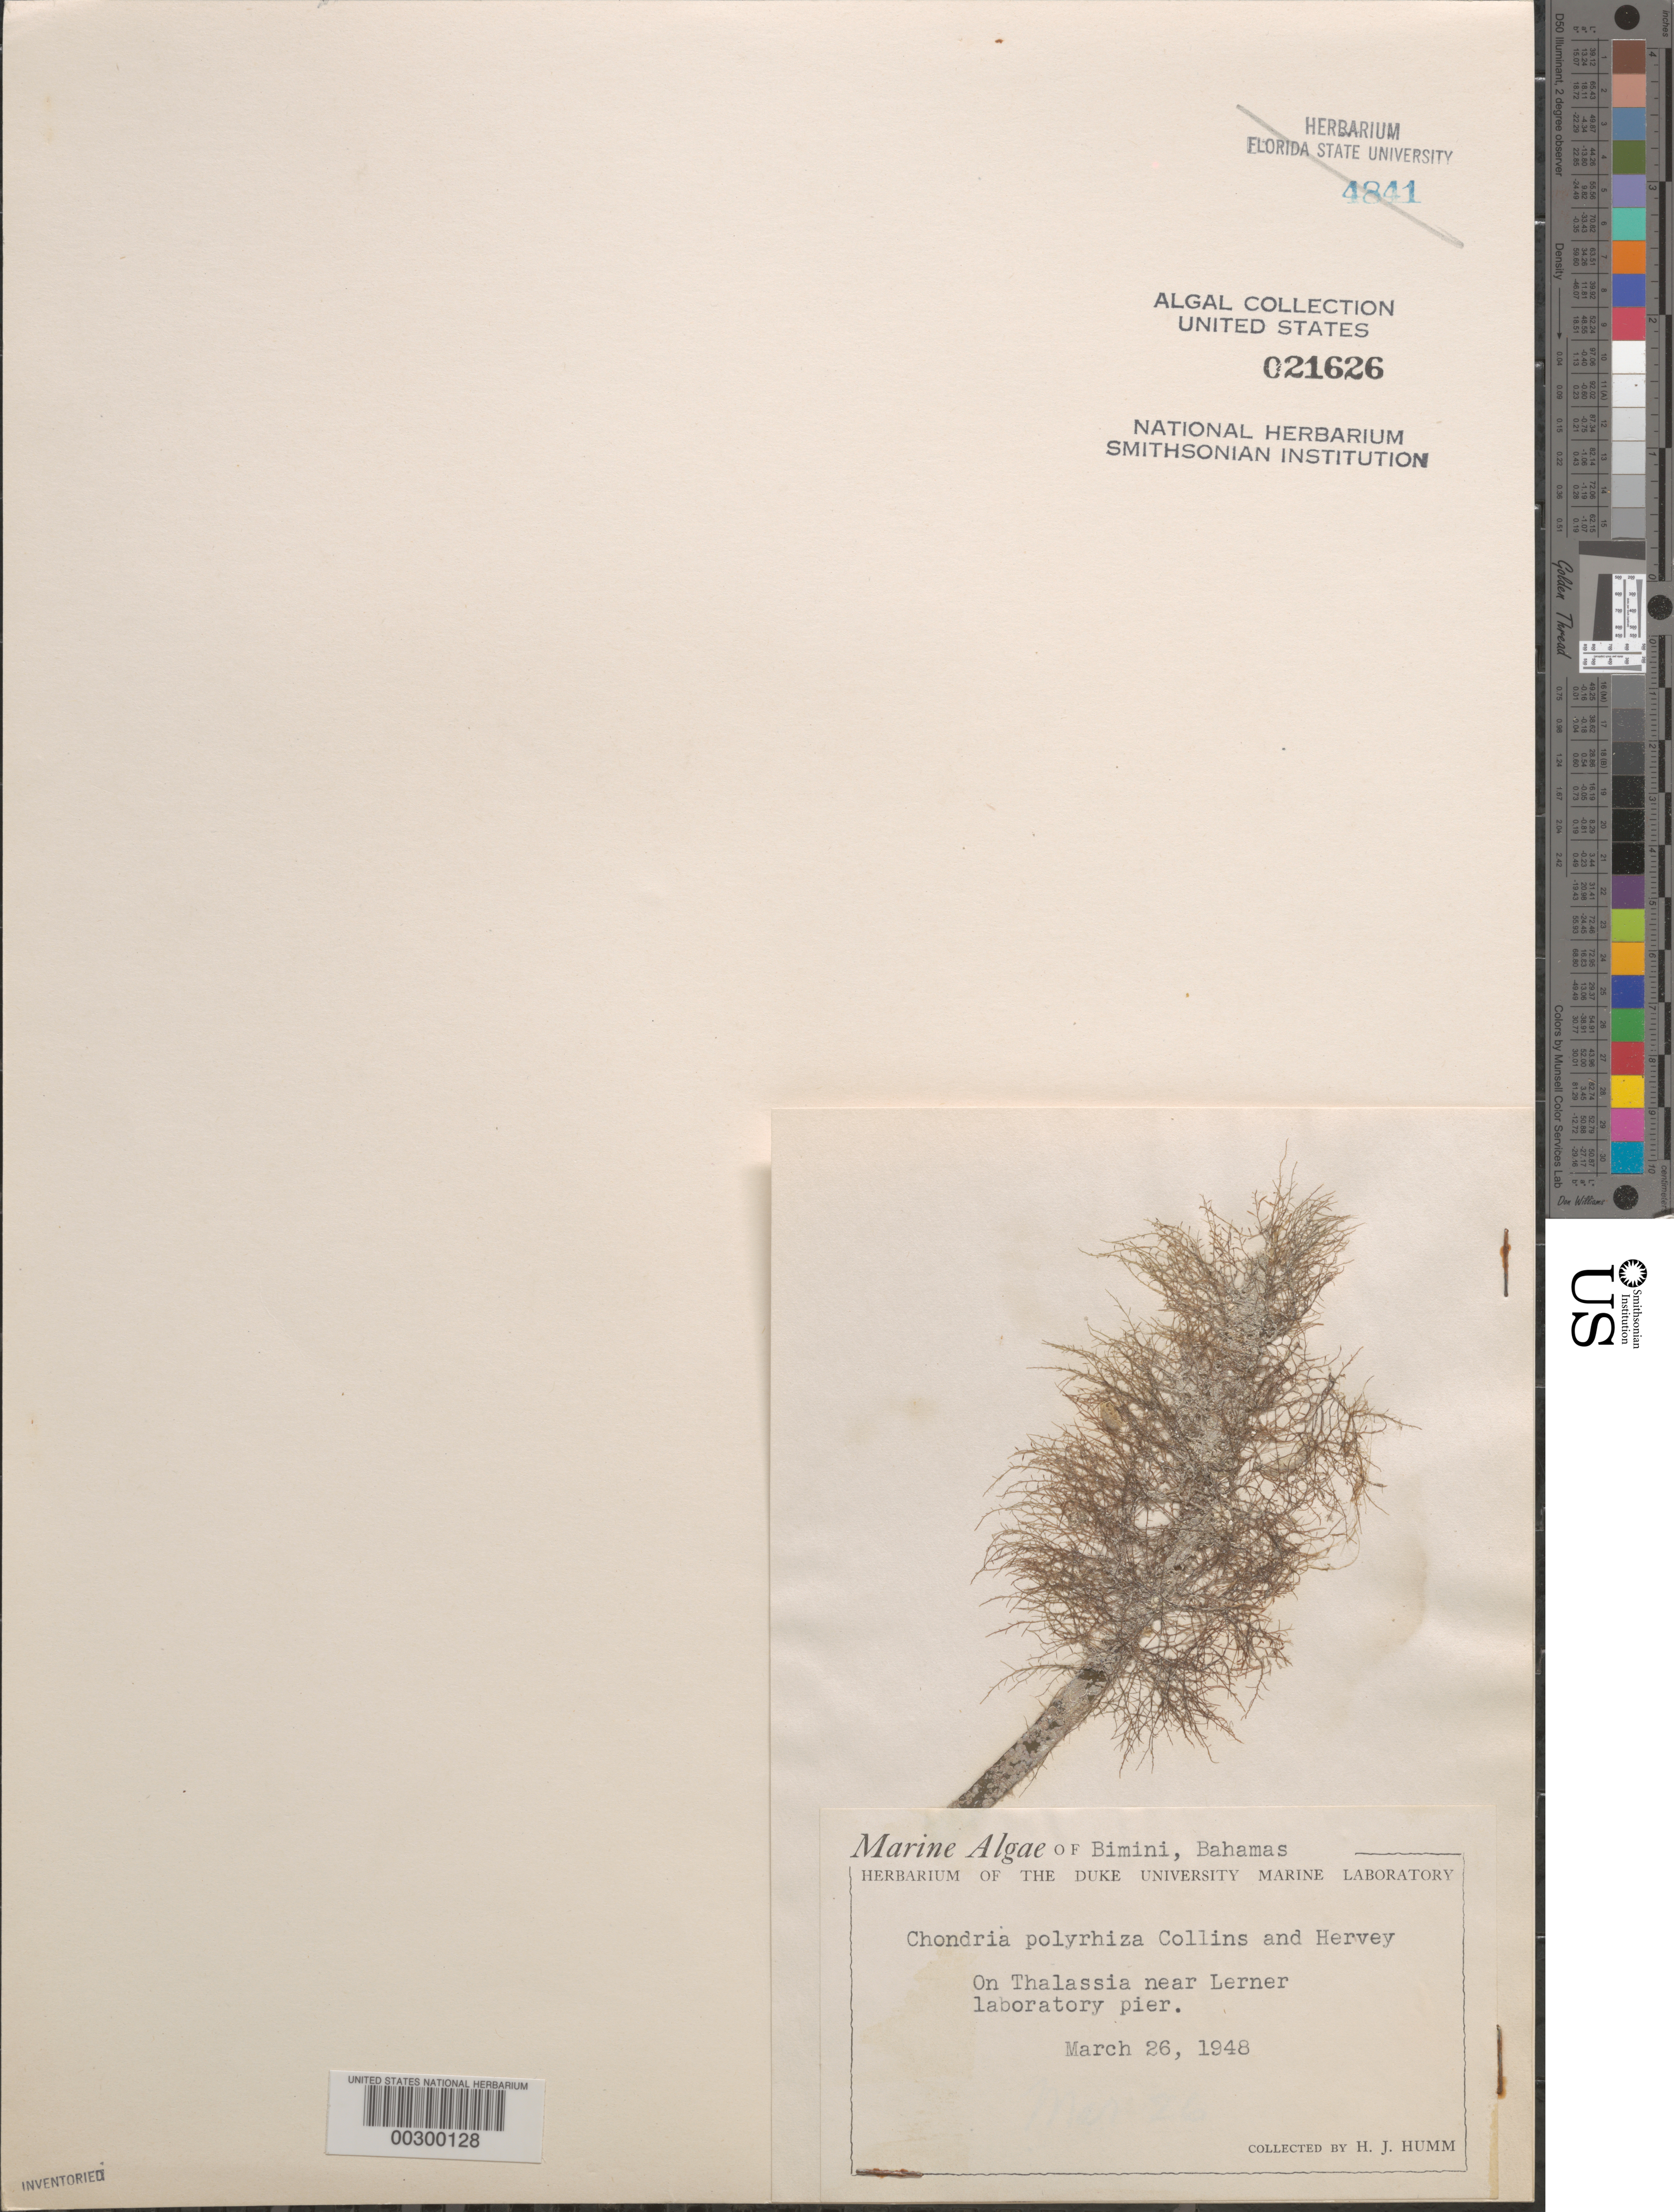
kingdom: Plantae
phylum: Rhodophyta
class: Florideophyceae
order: Ceramiales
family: Rhodomelaceae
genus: Chondria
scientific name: Chondria polyrhiza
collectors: H. J. Humm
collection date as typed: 26 Mar 1948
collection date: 1948-03-26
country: Bahamas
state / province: Biminis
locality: Near lerner laboratory pier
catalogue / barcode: US 21626